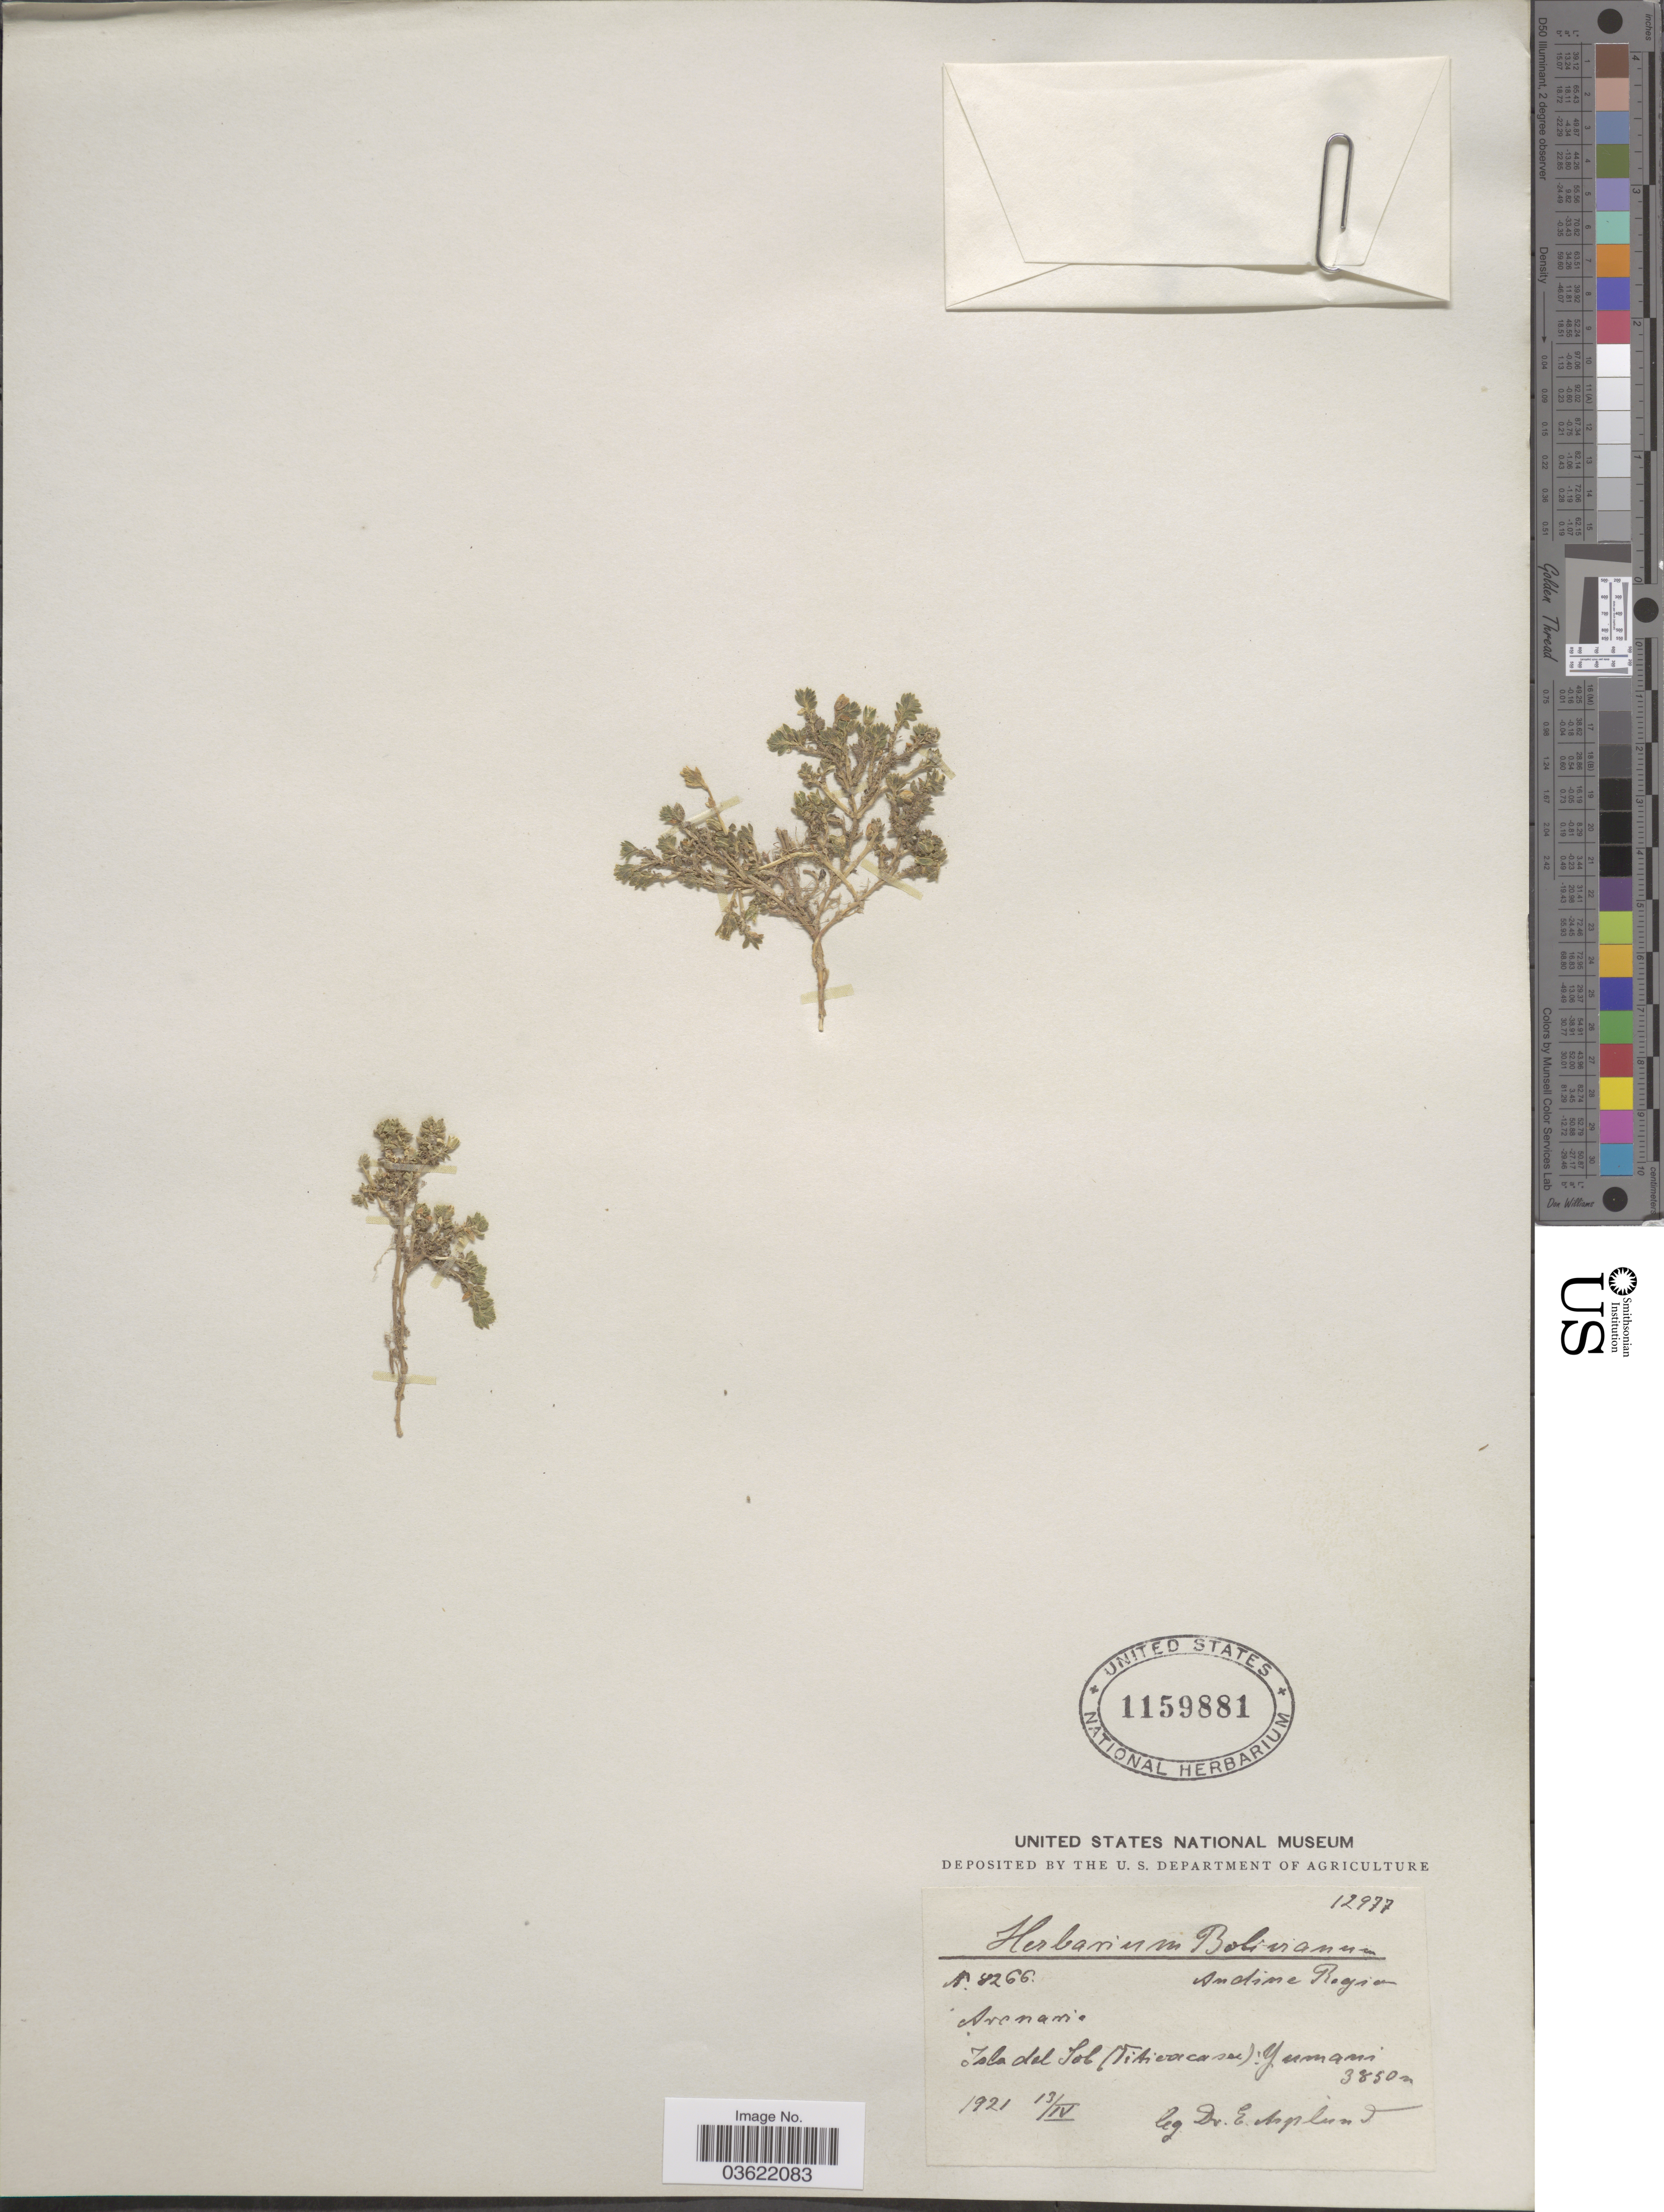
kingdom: Plantae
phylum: Tracheophyta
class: Magnoliopsida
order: Caryophyllales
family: Caryophyllaceae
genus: Arenaria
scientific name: Arenaria serpens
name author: Kunth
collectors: E. Asplund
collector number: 8266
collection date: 1921-04-13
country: Bolivia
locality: Andine region. Isla del Sol (Titicacasar): Yumani.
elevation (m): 3850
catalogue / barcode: US 1159881